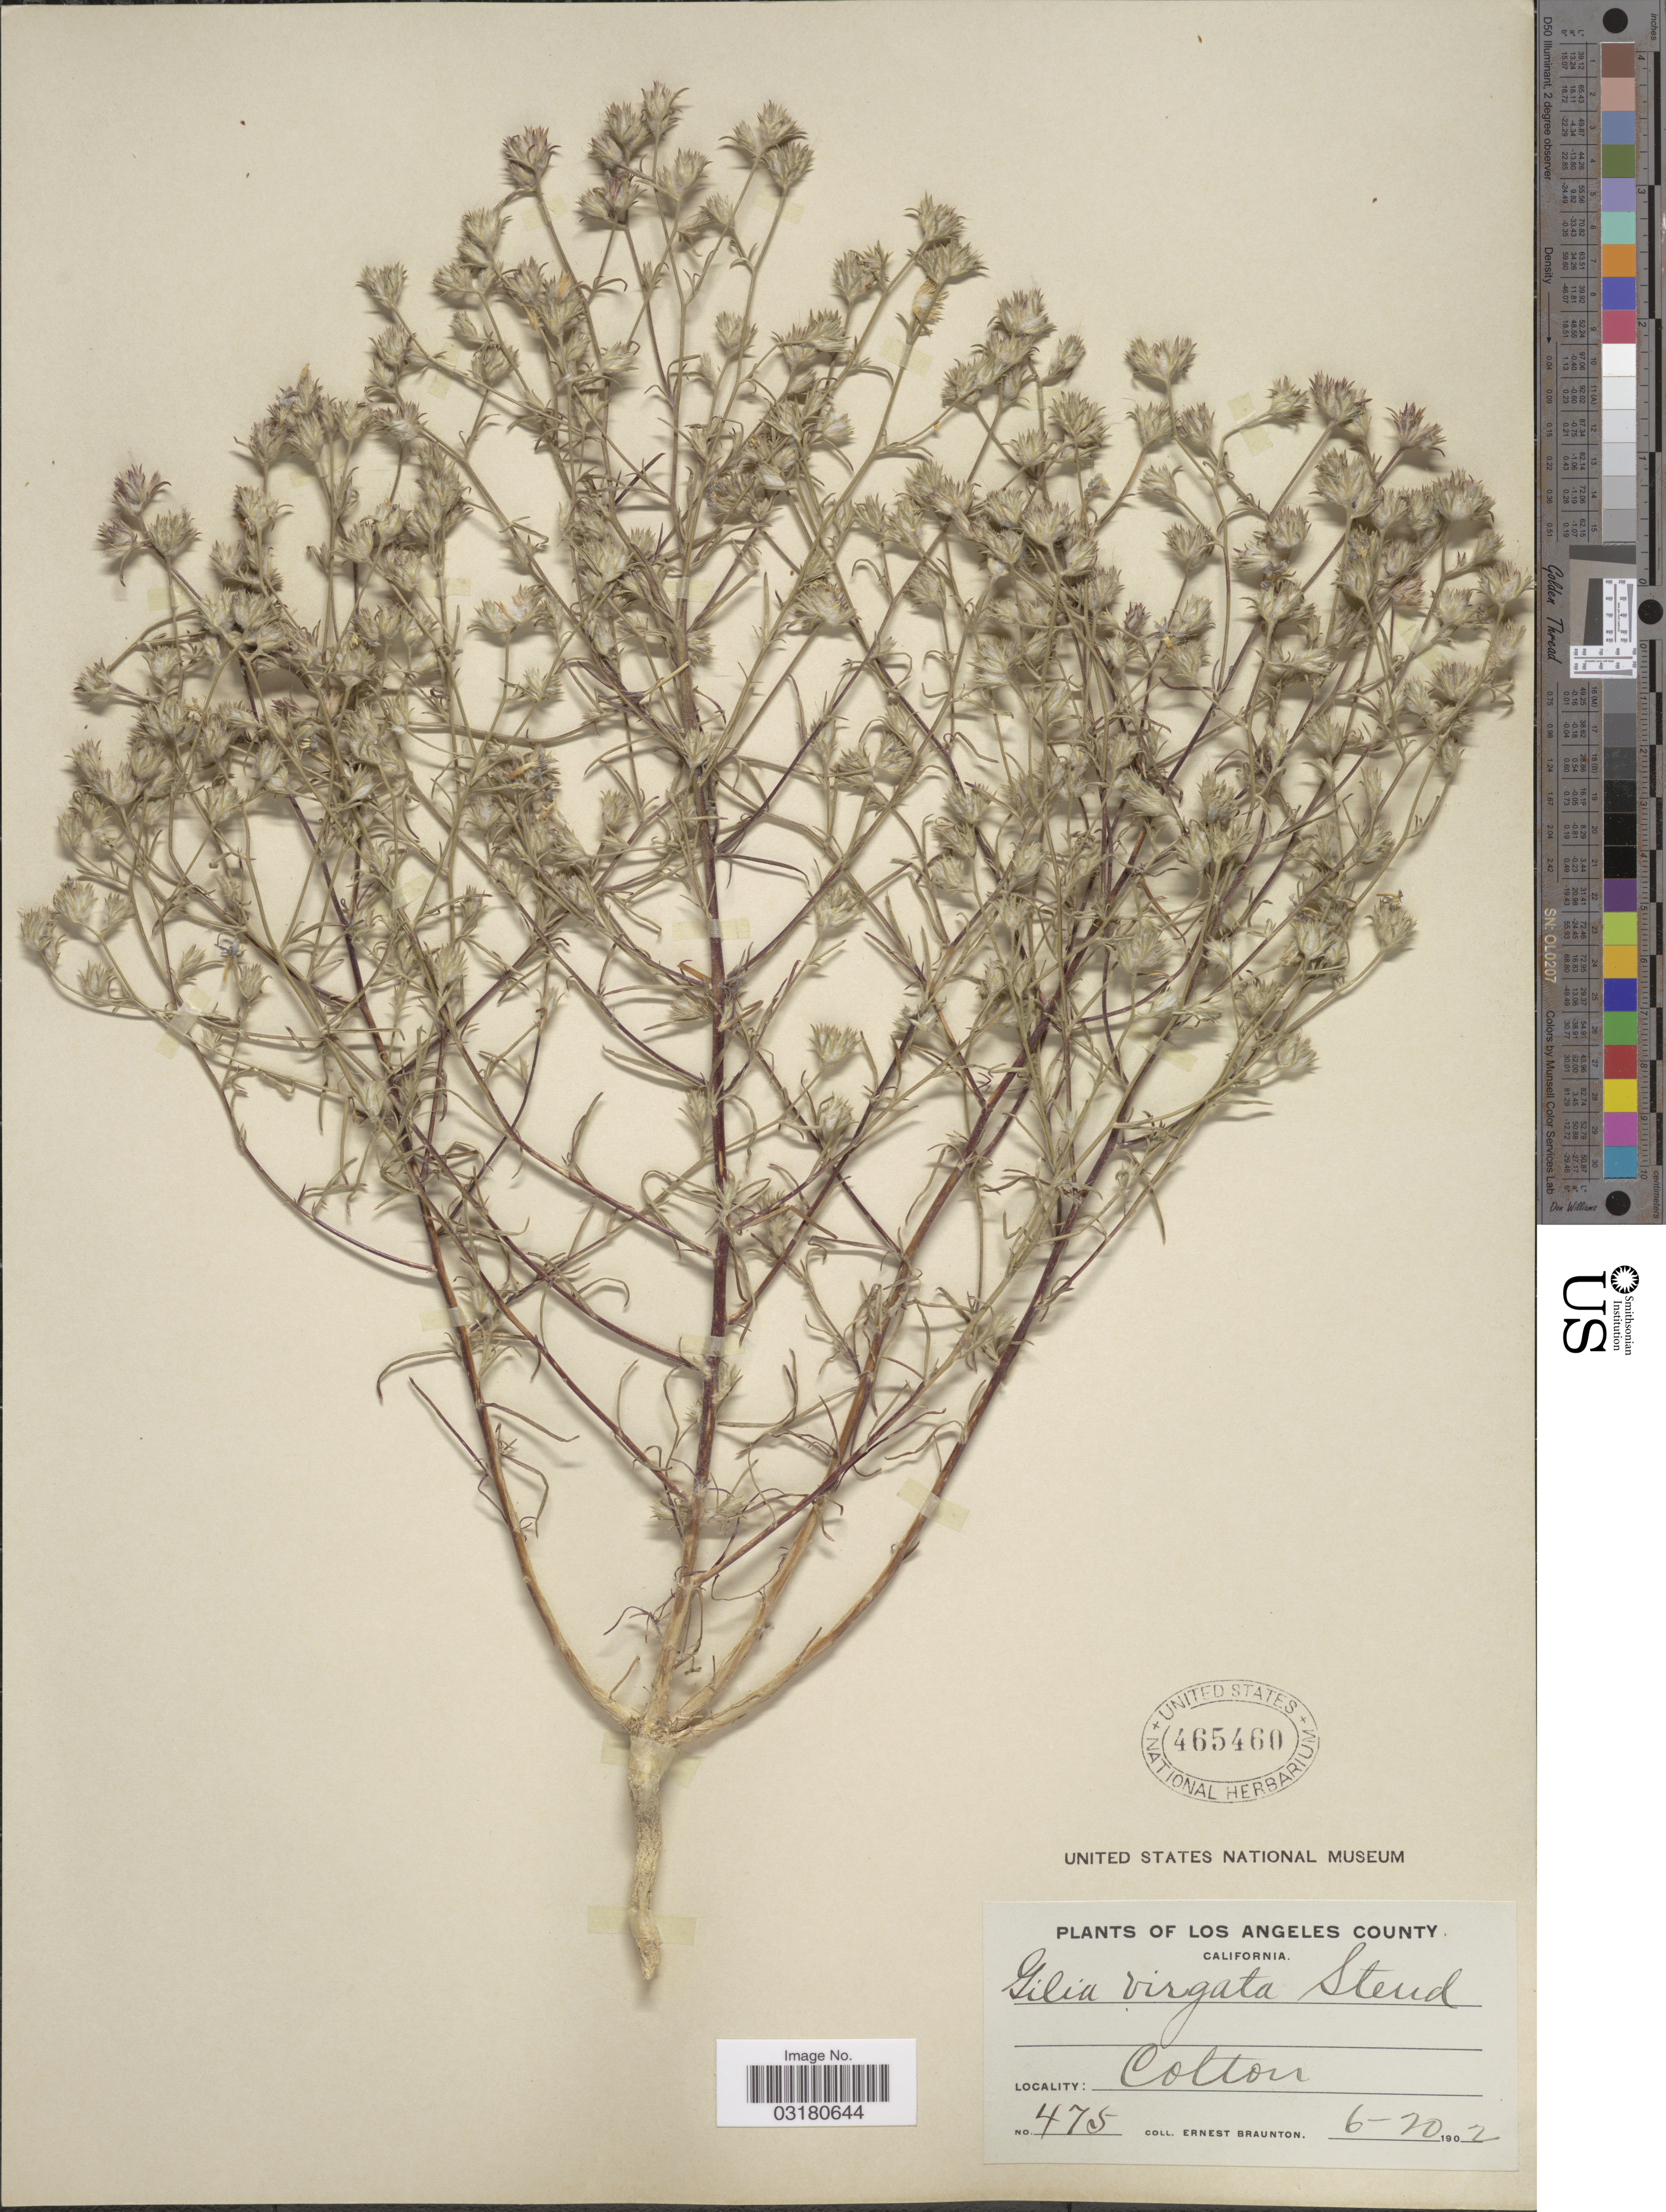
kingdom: Plantae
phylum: Tracheophyta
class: Magnoliopsida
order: Ericales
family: Polemoniaceae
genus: Eriastrum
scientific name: Eriastrum sp.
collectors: E. Braunton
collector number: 475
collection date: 1902-06-20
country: United States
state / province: California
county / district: Los Angeles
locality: Los Angeles County. Colton.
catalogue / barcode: US 465460